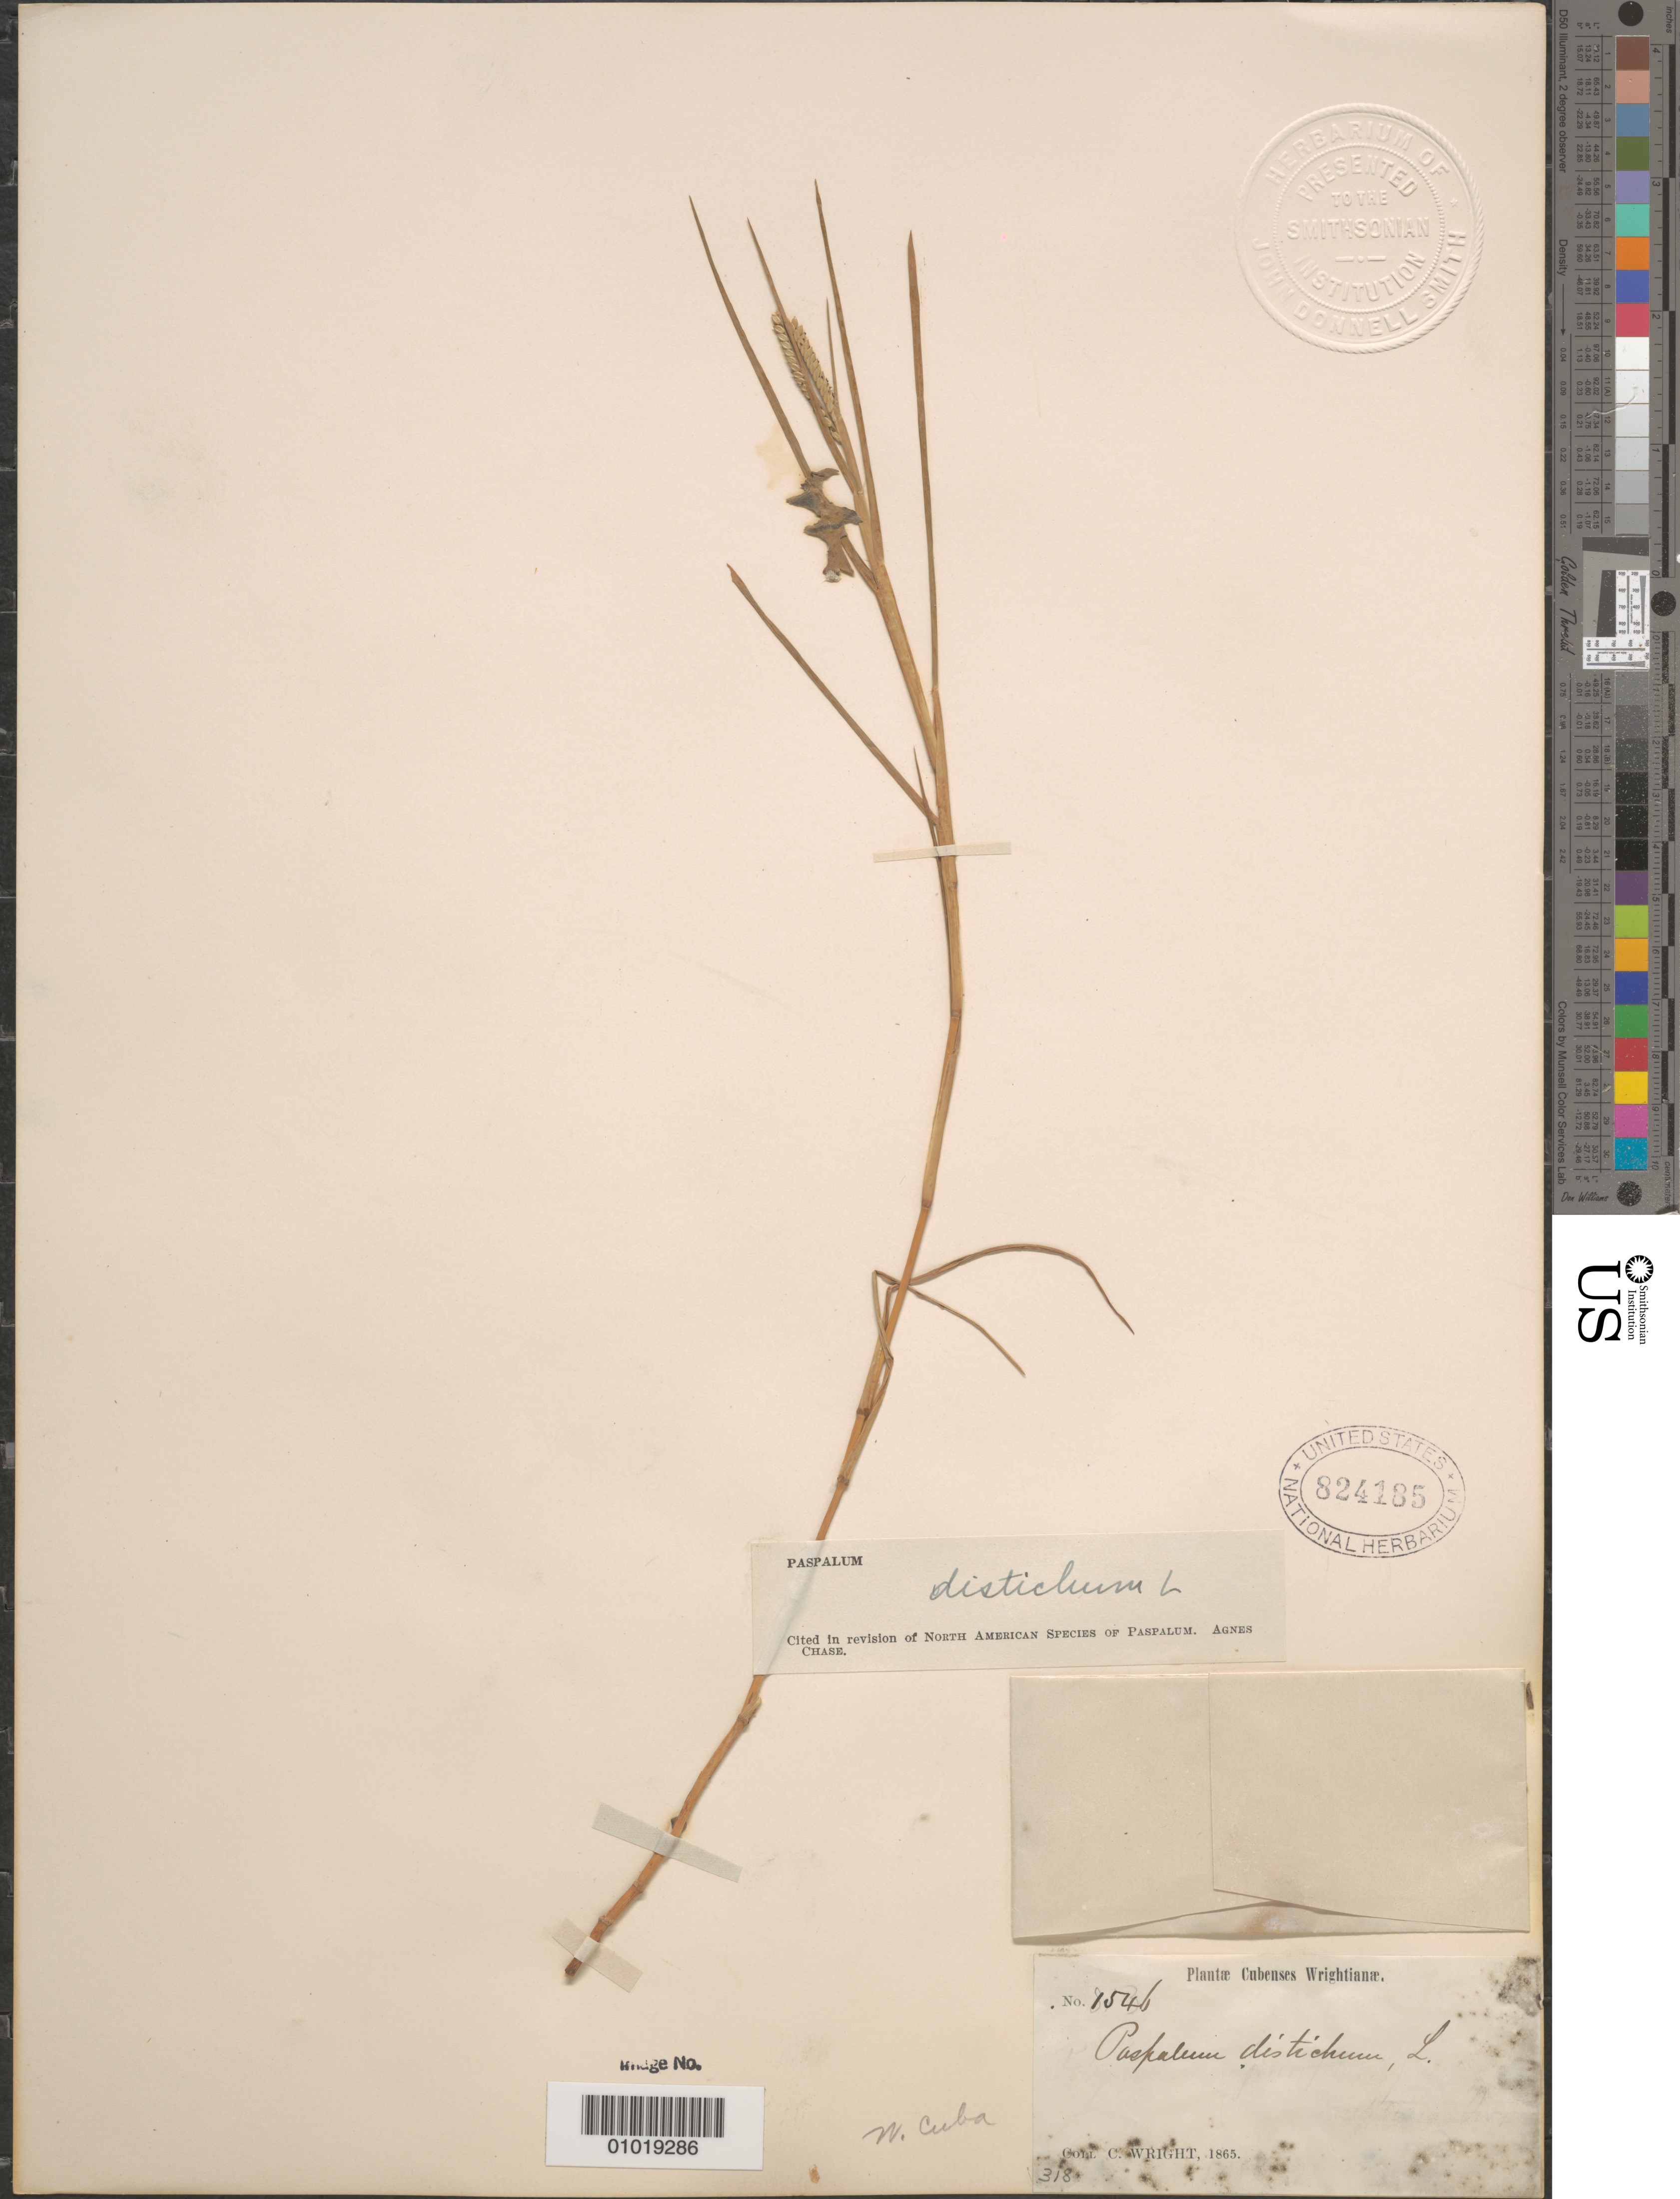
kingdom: Plantae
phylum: Tracheophyta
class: Liliopsida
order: Poales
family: Poaceae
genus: Paspalum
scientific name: Paspalum distichum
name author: L.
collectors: C. Wright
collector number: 1546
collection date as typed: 1865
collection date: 1865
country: Cuba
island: Cuba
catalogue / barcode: US 824185